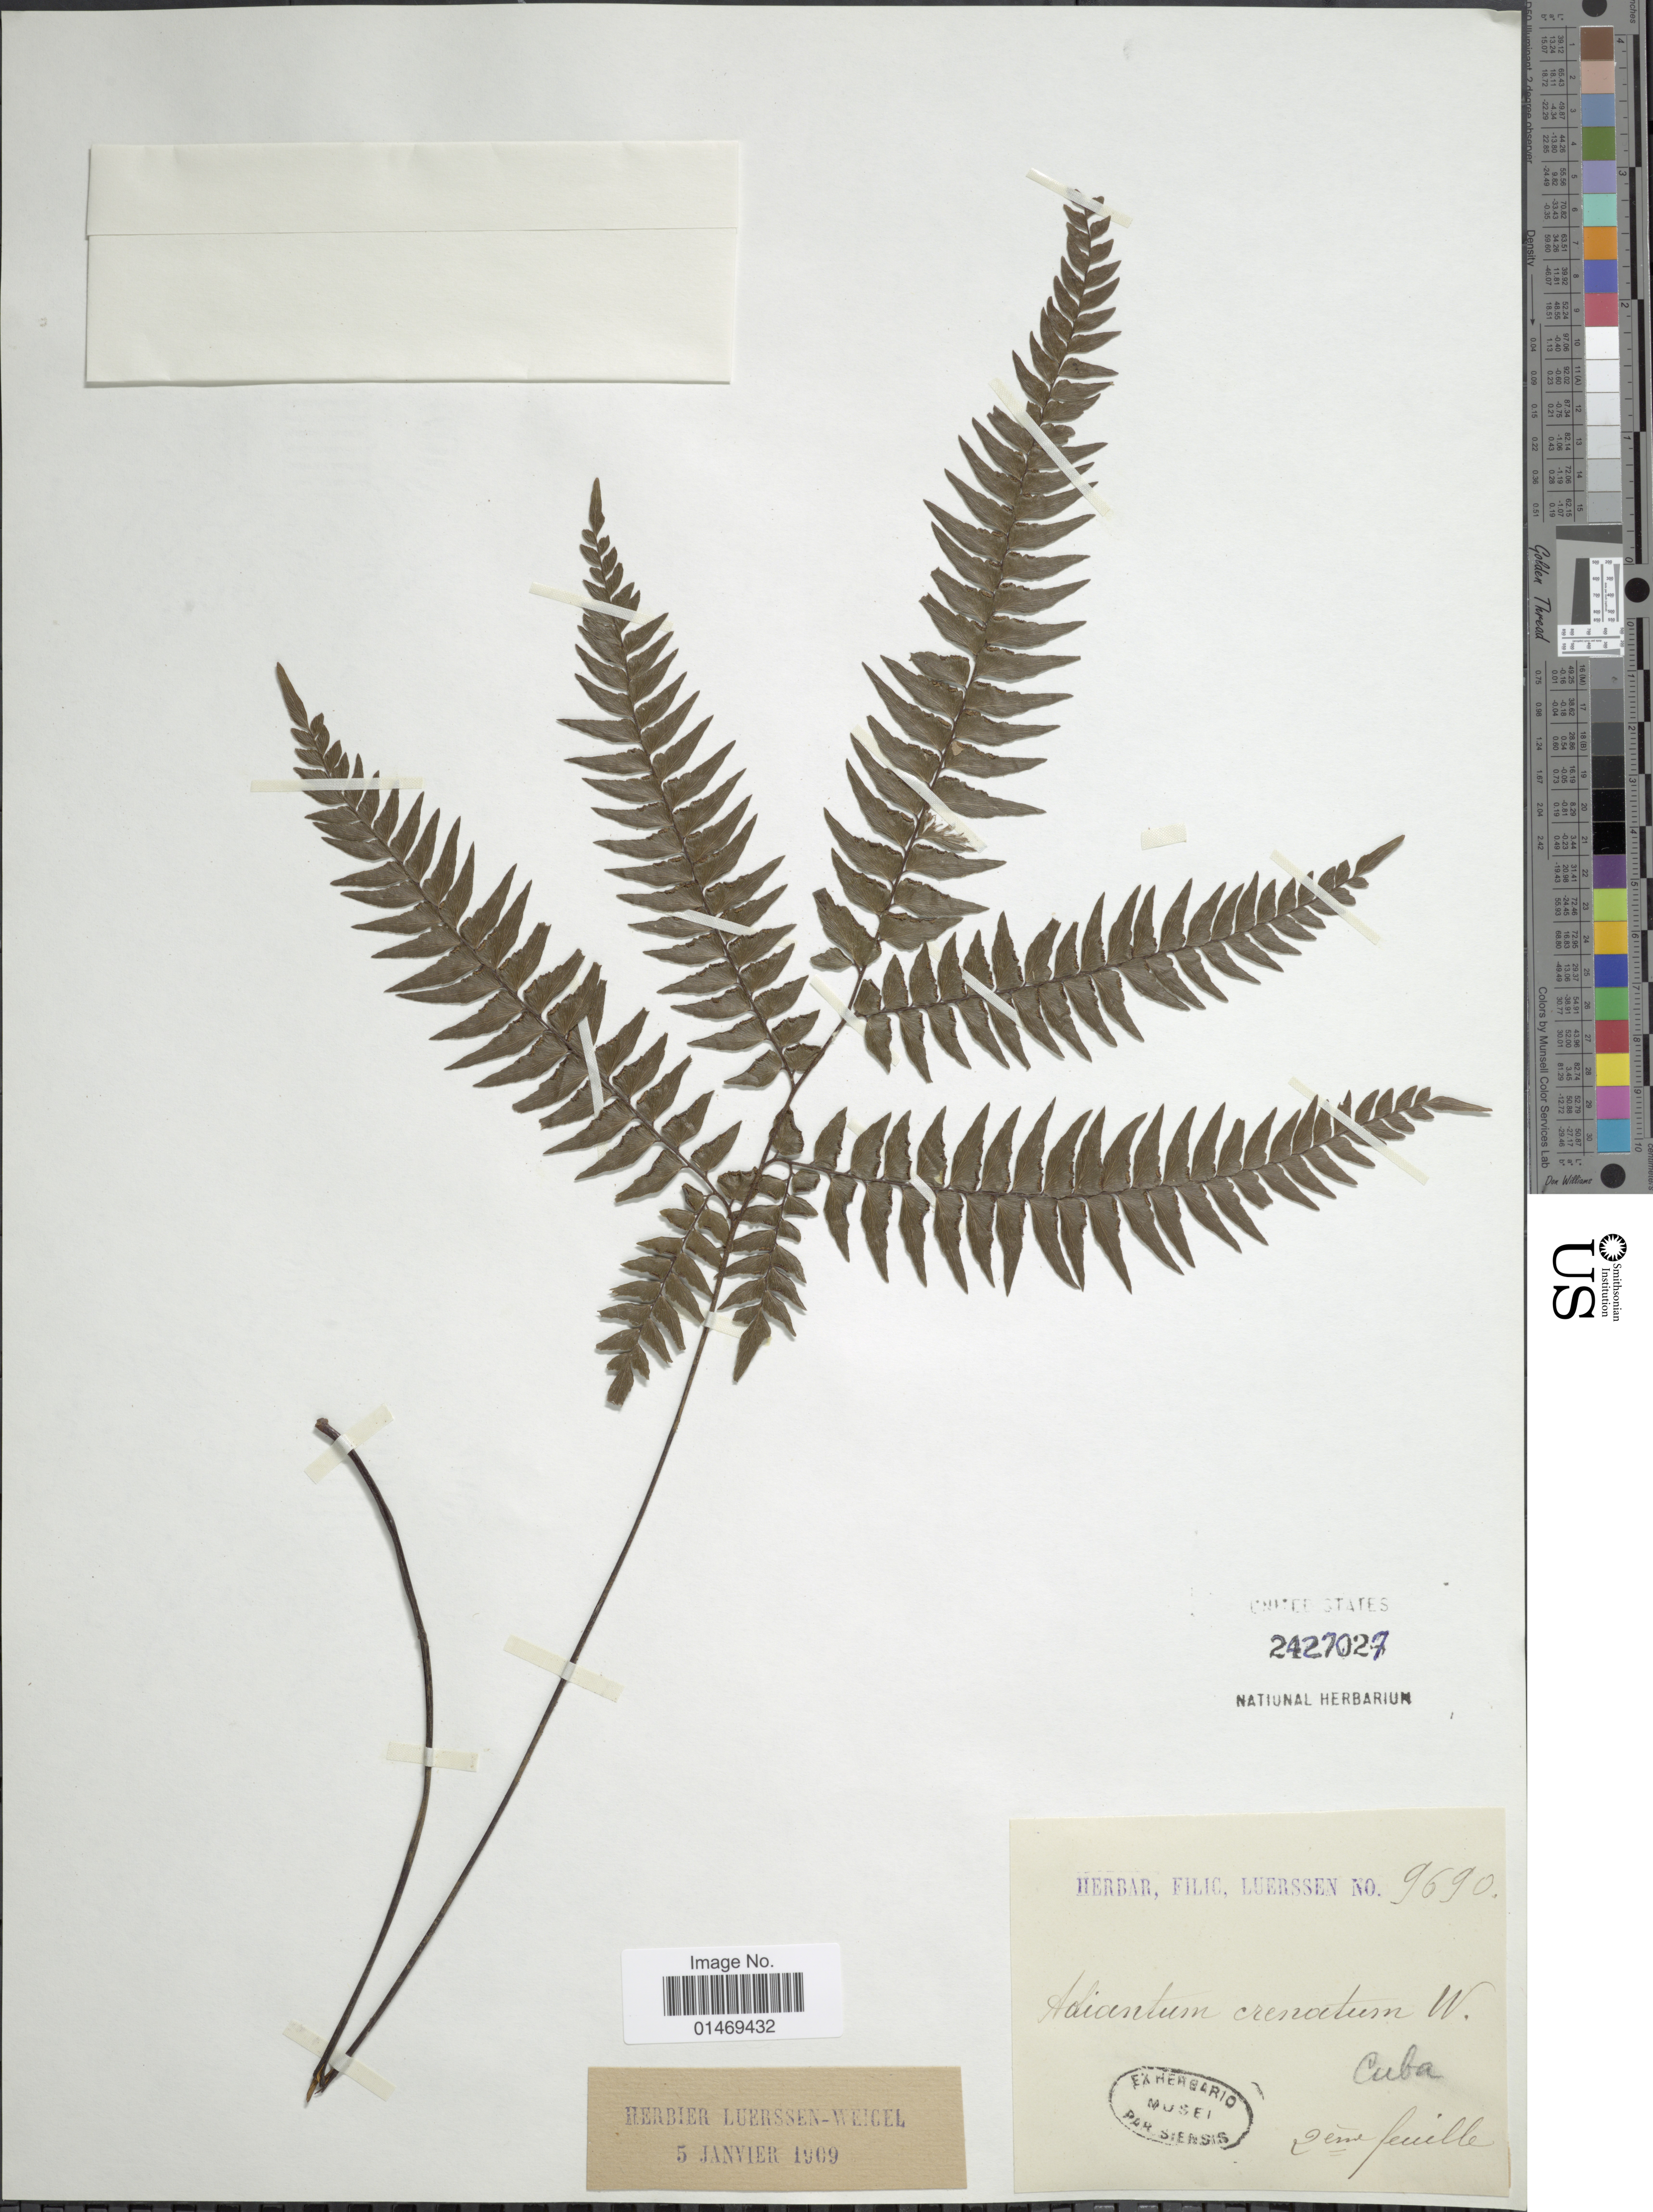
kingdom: Plantae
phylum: Tracheophyta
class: Polypodiopsida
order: Polypodiales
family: Pteridaceae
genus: Adiantum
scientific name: Adiantum pyramidale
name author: (L.) Willd.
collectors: Luerssen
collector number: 9690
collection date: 1909-10-05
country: Cuba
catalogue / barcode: US 2427027